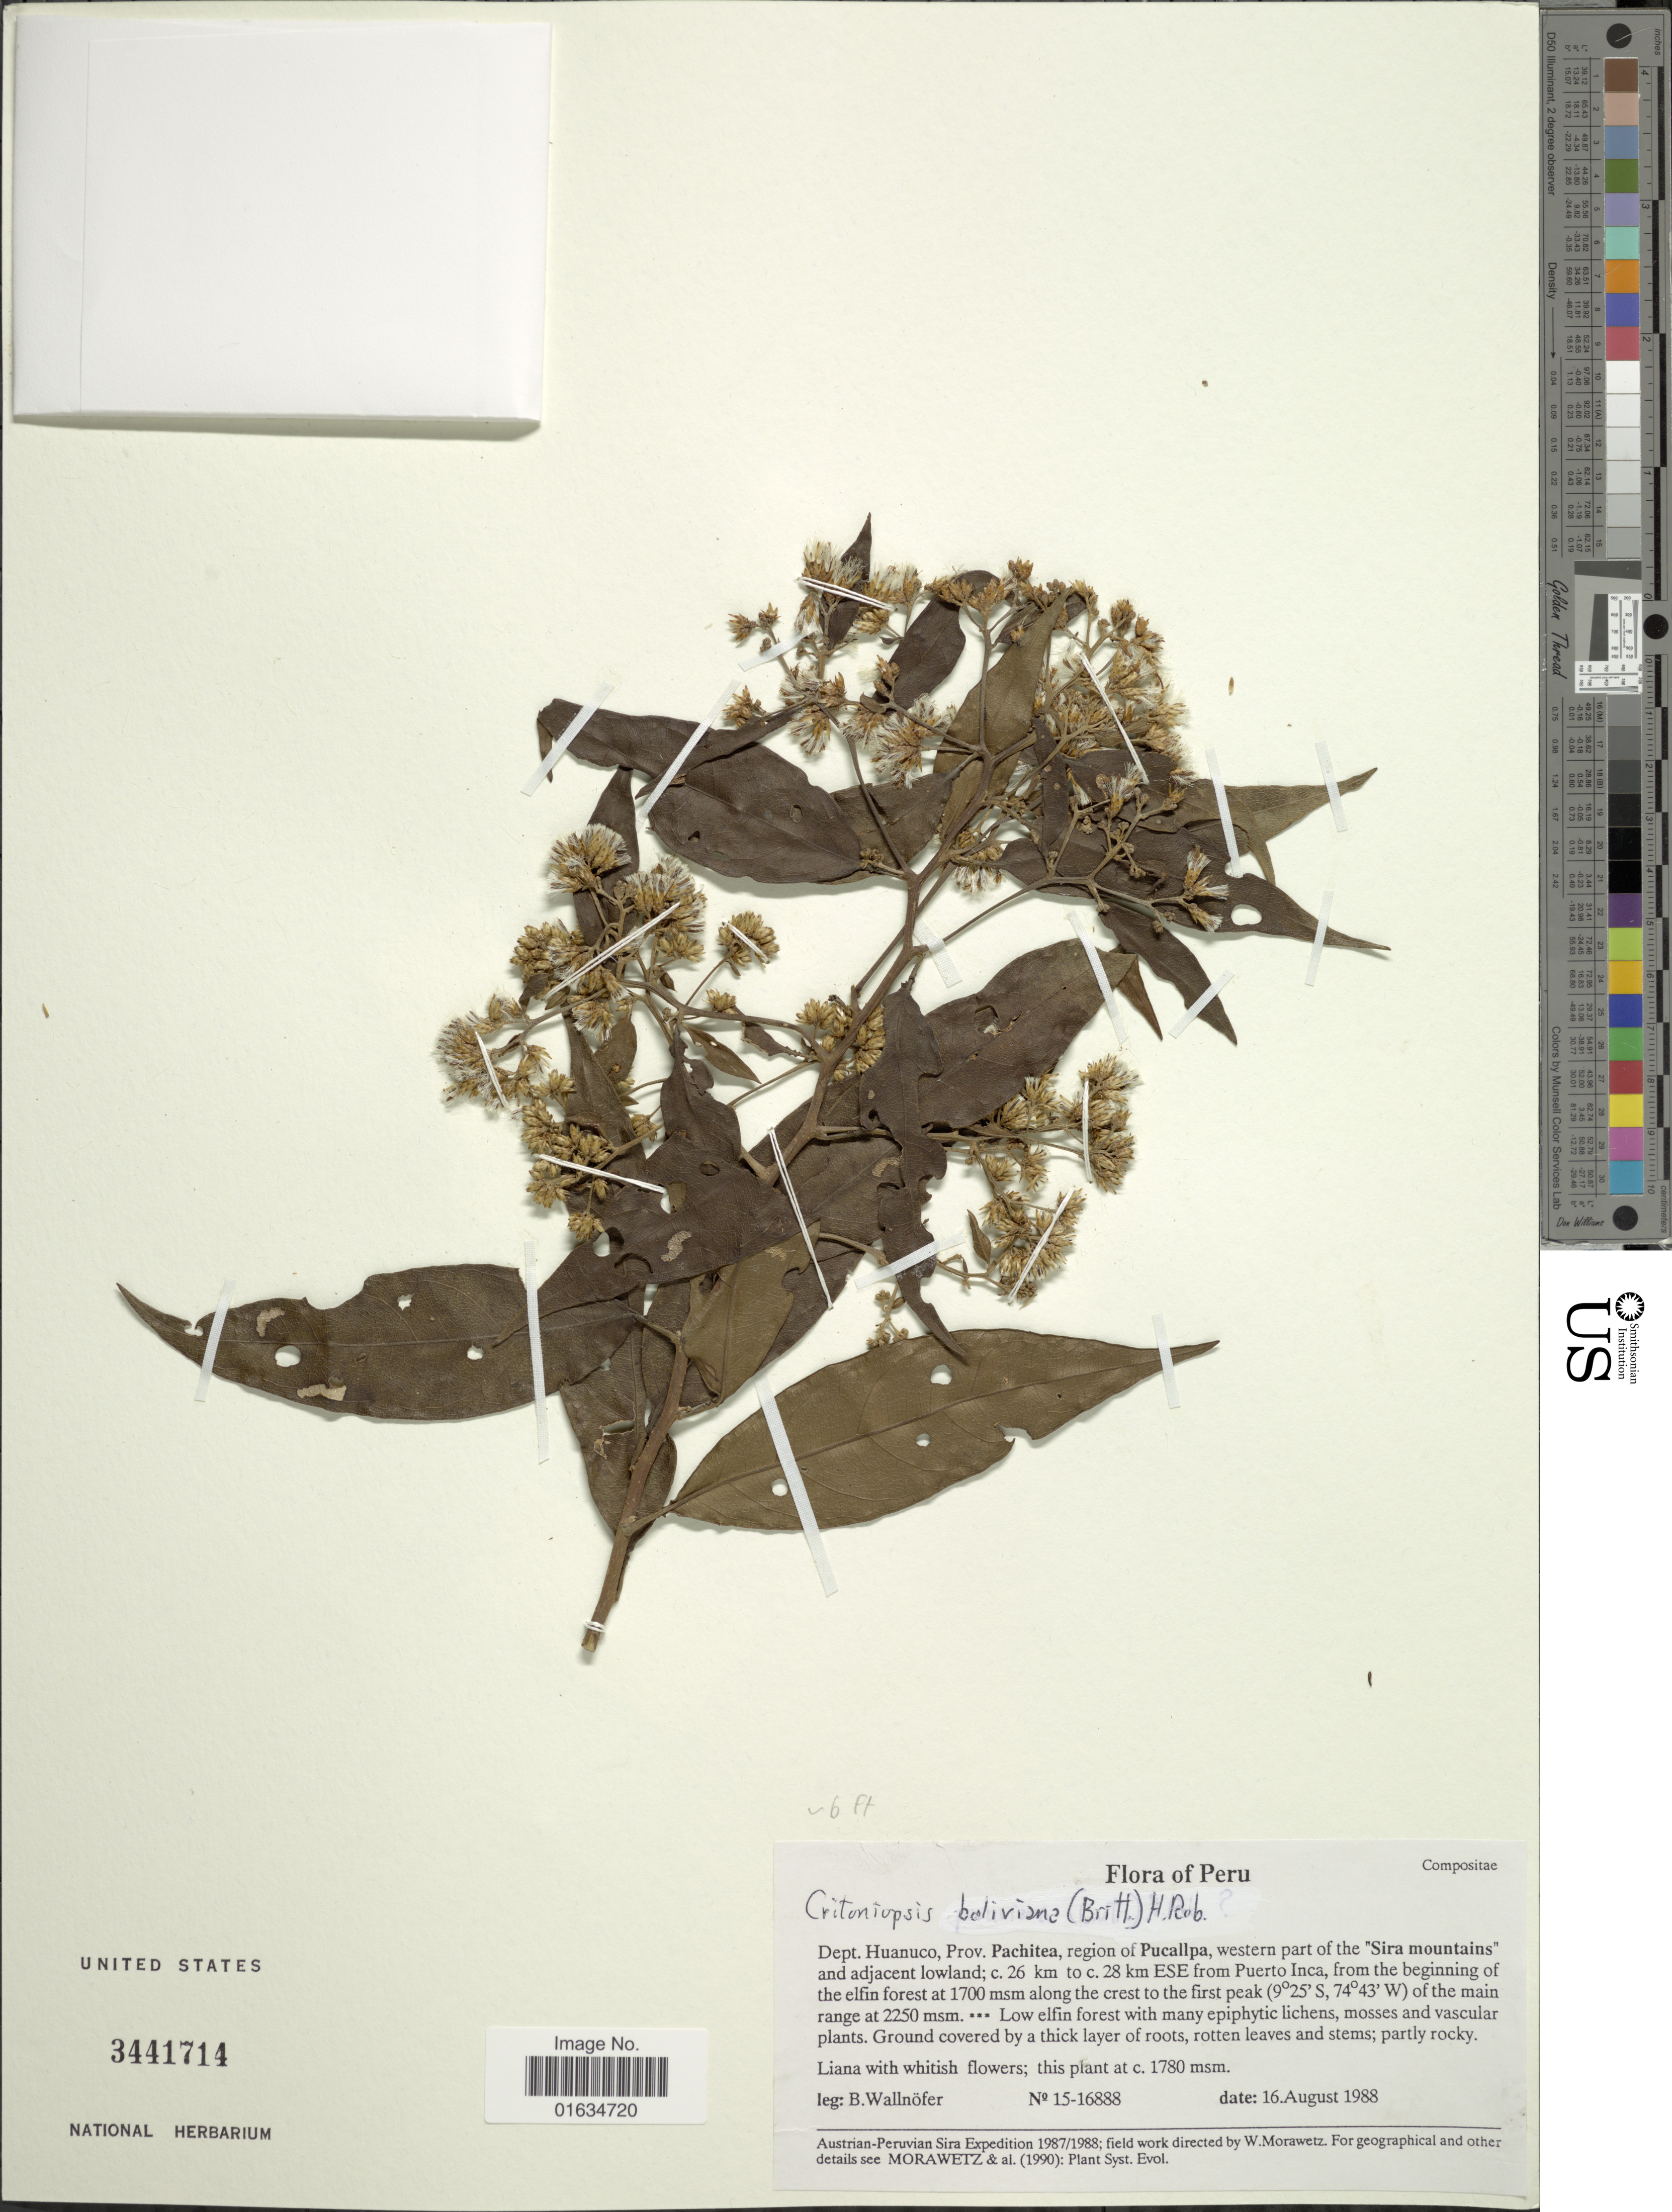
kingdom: Plantae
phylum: Tracheophyta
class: Magnoliopsida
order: Asterales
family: Asteraceae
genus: Critoniopsis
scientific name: Critoniopsis boliviana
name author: (Britton) H. Rob.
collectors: B. Wallnöfer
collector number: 15-16888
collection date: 1988-08-16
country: Peru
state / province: Huánuco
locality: Prov. Pachitea, region of Pucallpa, western part of the "Sira mountains"and adjacent lowland; c. 26 km to c. 28 km ESE from Puente Inca, from the beginning of the elfin forest along the crest to the first peak of the main range .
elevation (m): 1780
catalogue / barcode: US 3441714